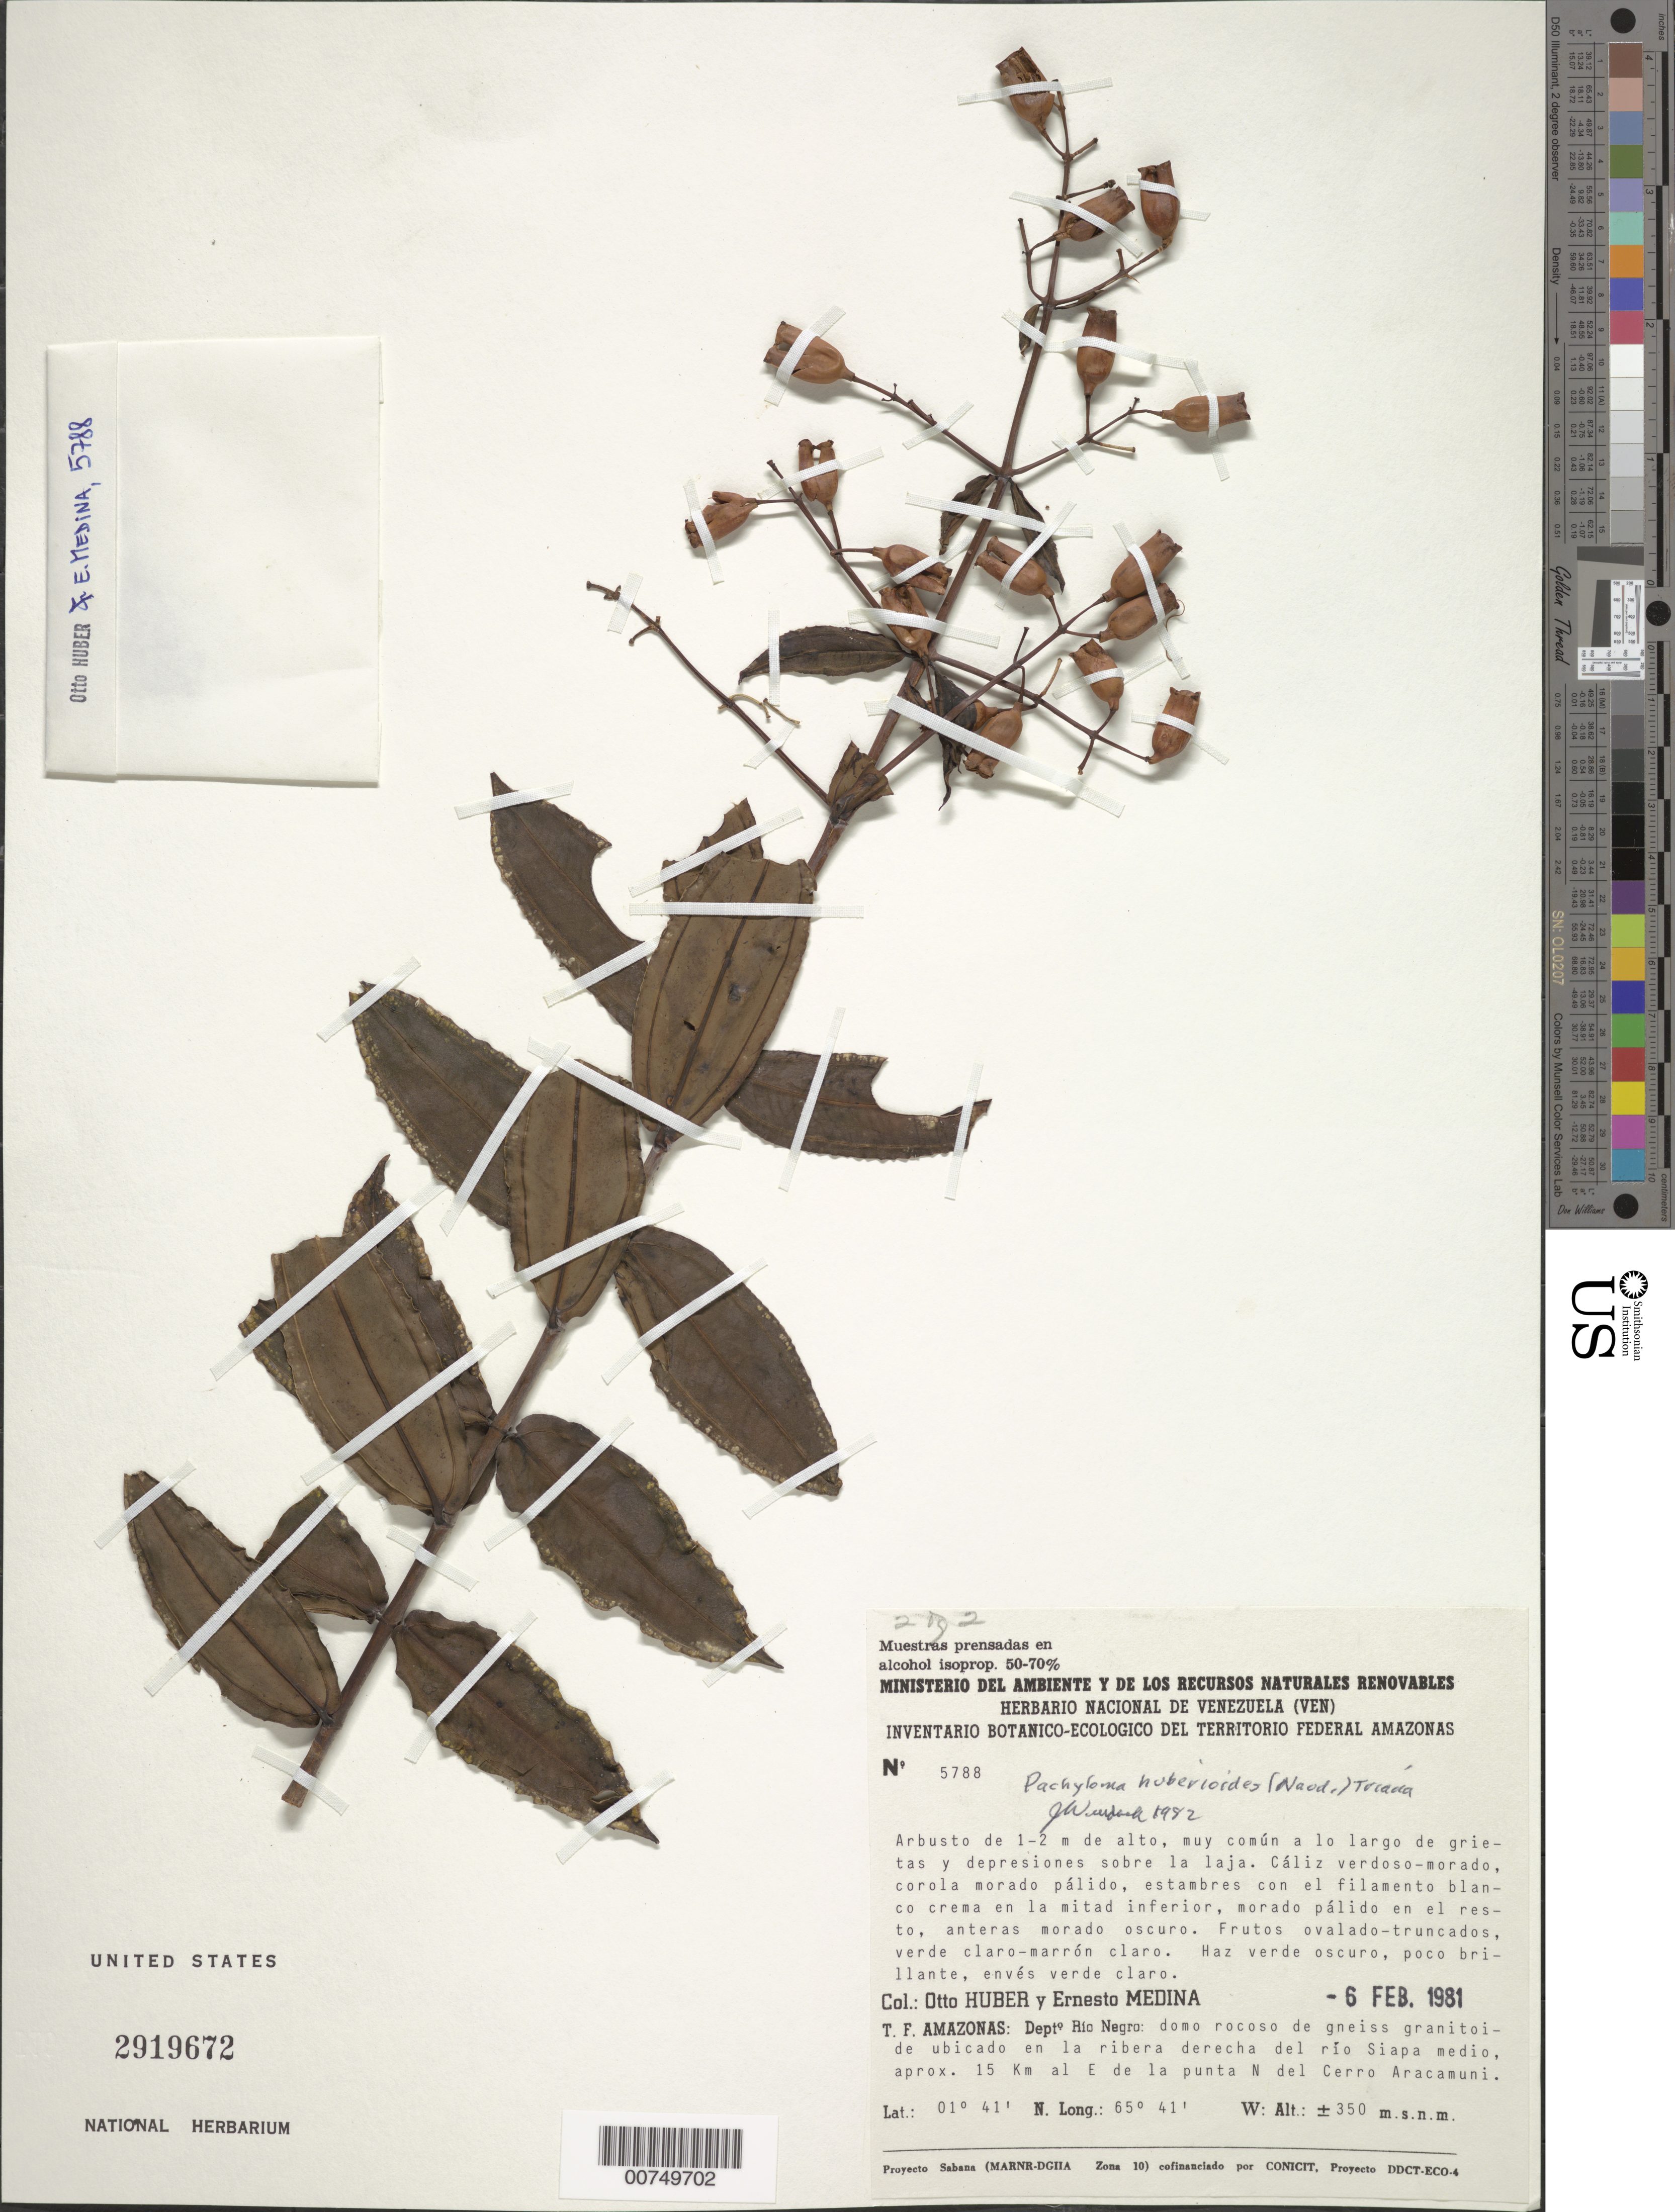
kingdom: Plantae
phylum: Tracheophyta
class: Magnoliopsida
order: Myrtales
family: Melastomataceae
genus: Pachyloma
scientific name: Pachyloma huberioides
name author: (Naudin) Triana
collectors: O. Huber & E. Medina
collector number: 5788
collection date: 1981-02-06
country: Venezuela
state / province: Amazonas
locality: T.F. Amazonas: Depto Rio Negro: domo rocoso gneiss granitoide ubicado en la ribera derecha del río Siapa medio, aprox. 15 Km al E de la punta N del Cerro Aracamuni.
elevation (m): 350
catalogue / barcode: US 2919672